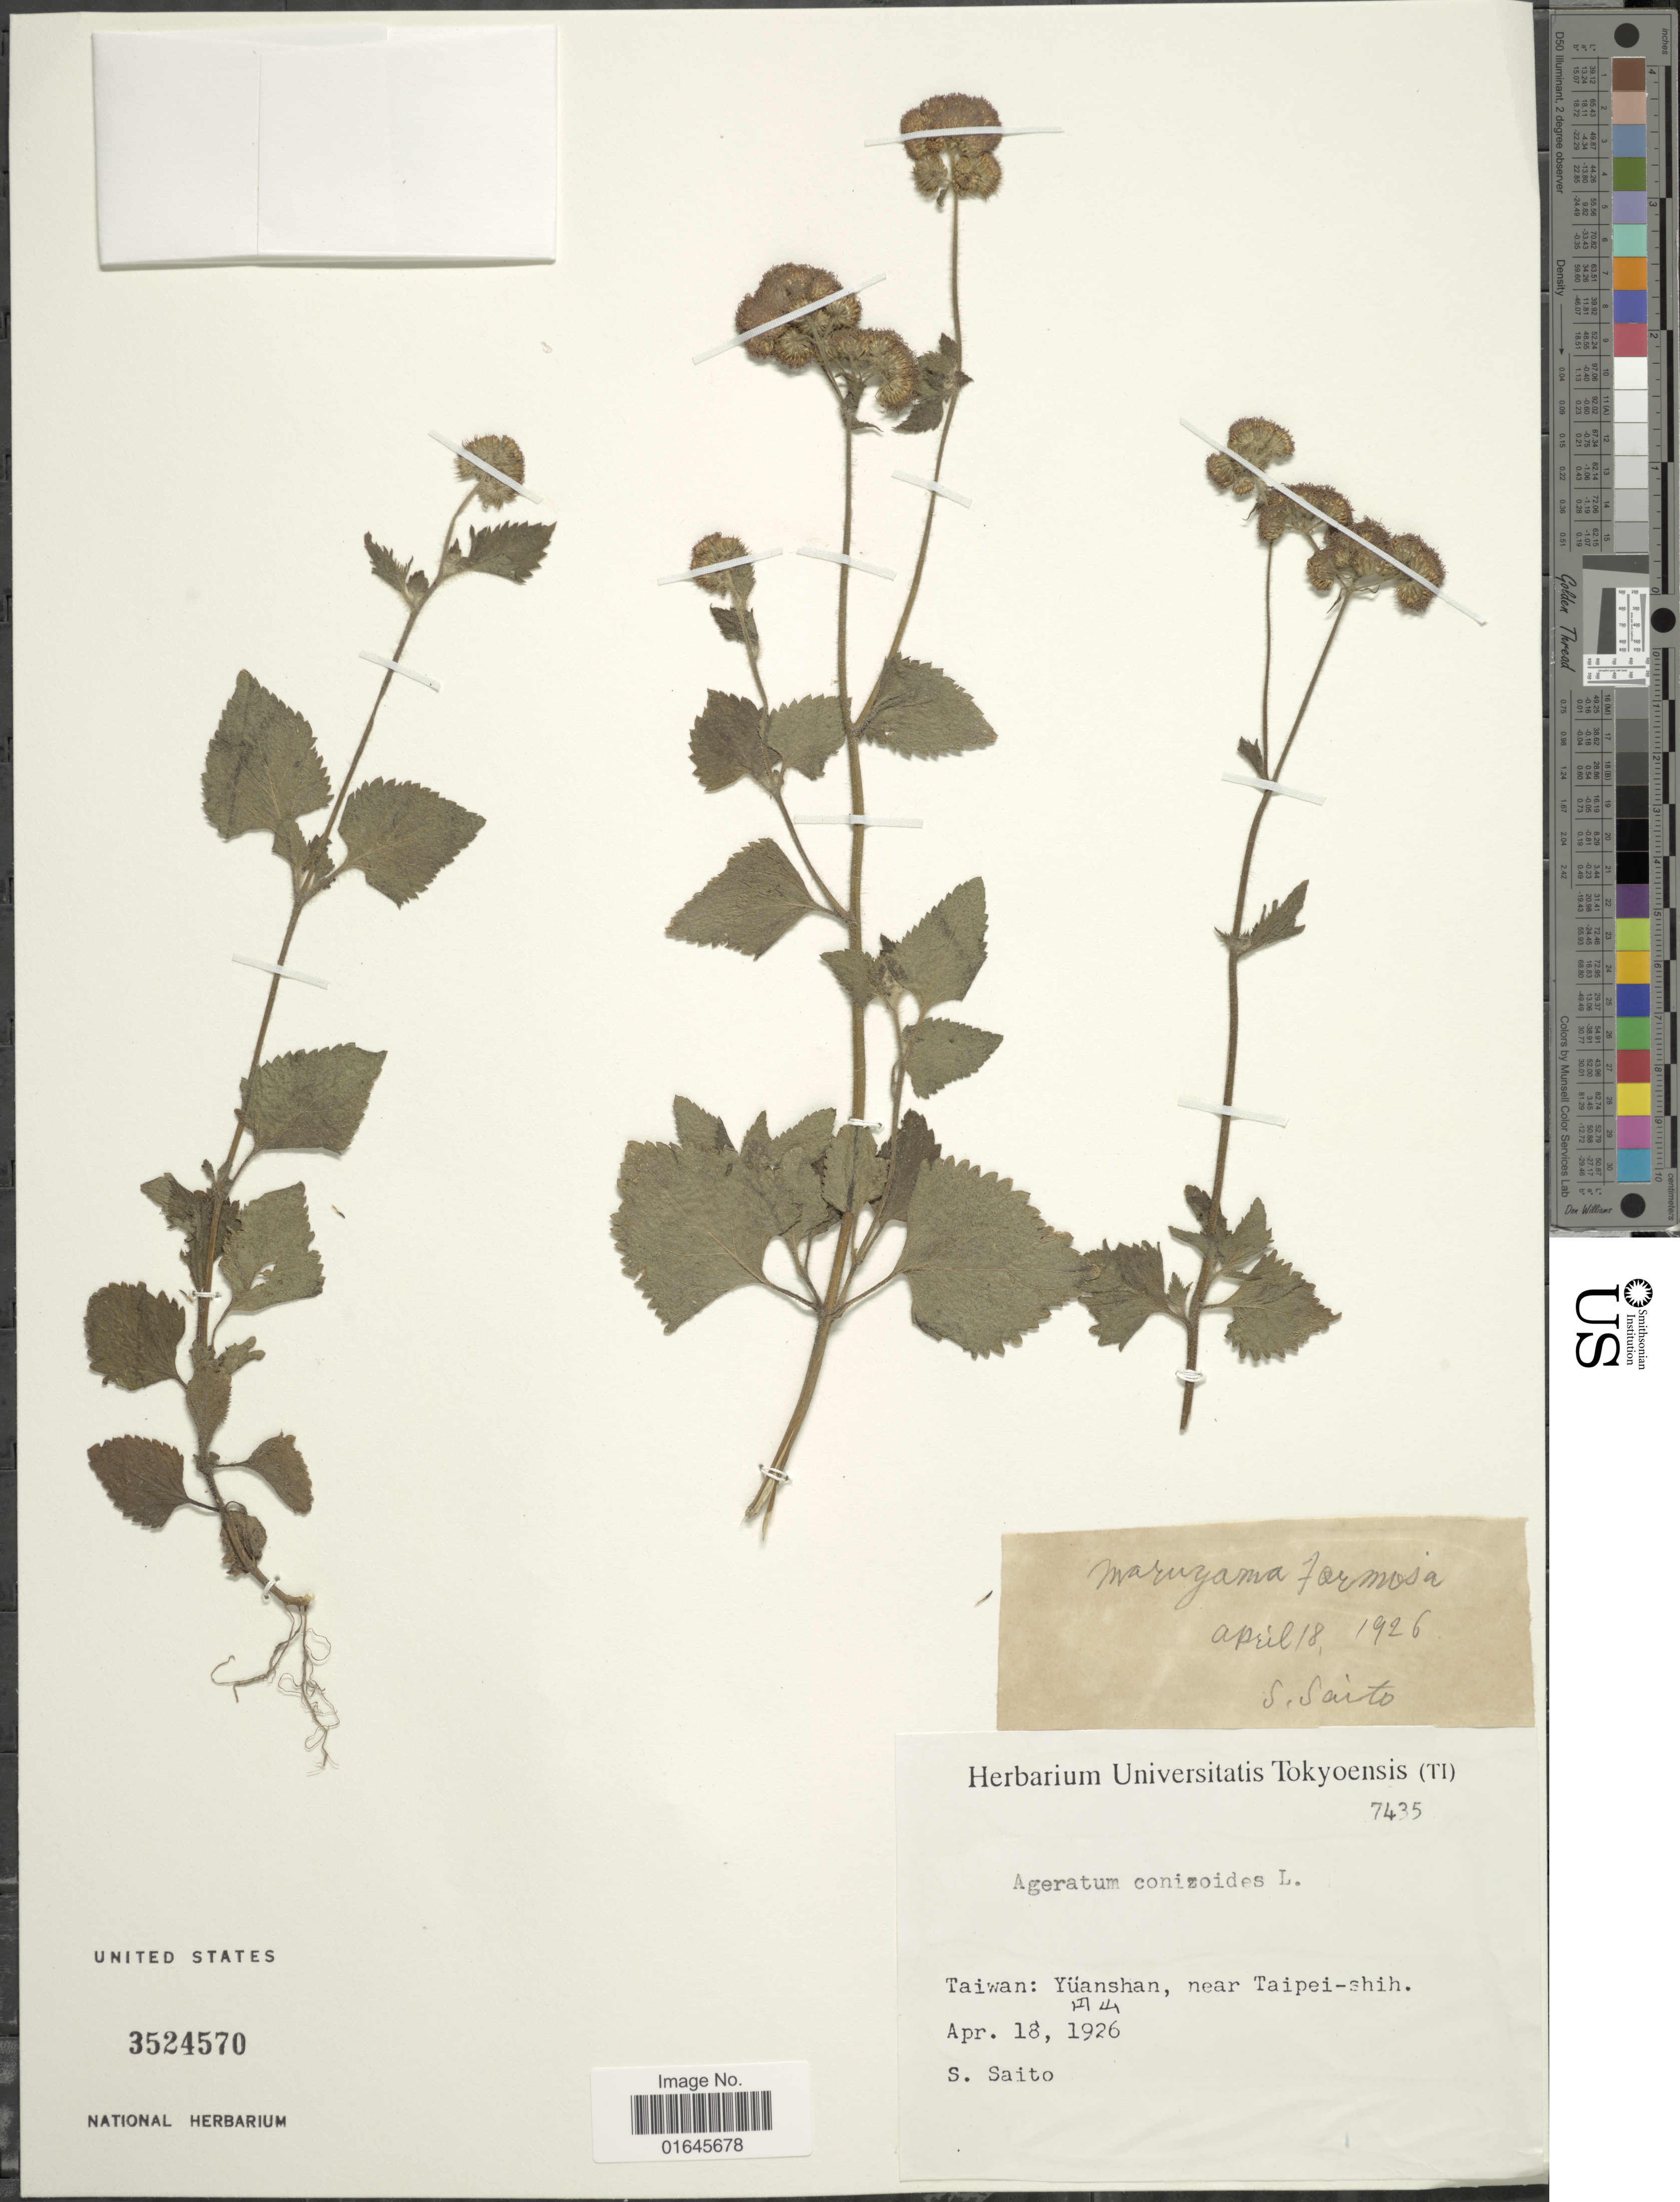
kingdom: Plantae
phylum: Tracheophyta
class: Magnoliopsida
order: Asterales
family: Asteraceae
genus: Ageratum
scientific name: Ageratum conyzoides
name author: L.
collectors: S. Saito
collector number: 7435?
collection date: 1926-04-18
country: Taiwan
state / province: Taipei City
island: Taiwan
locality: Yuanshan, near Taipei-shih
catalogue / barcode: US 3524570